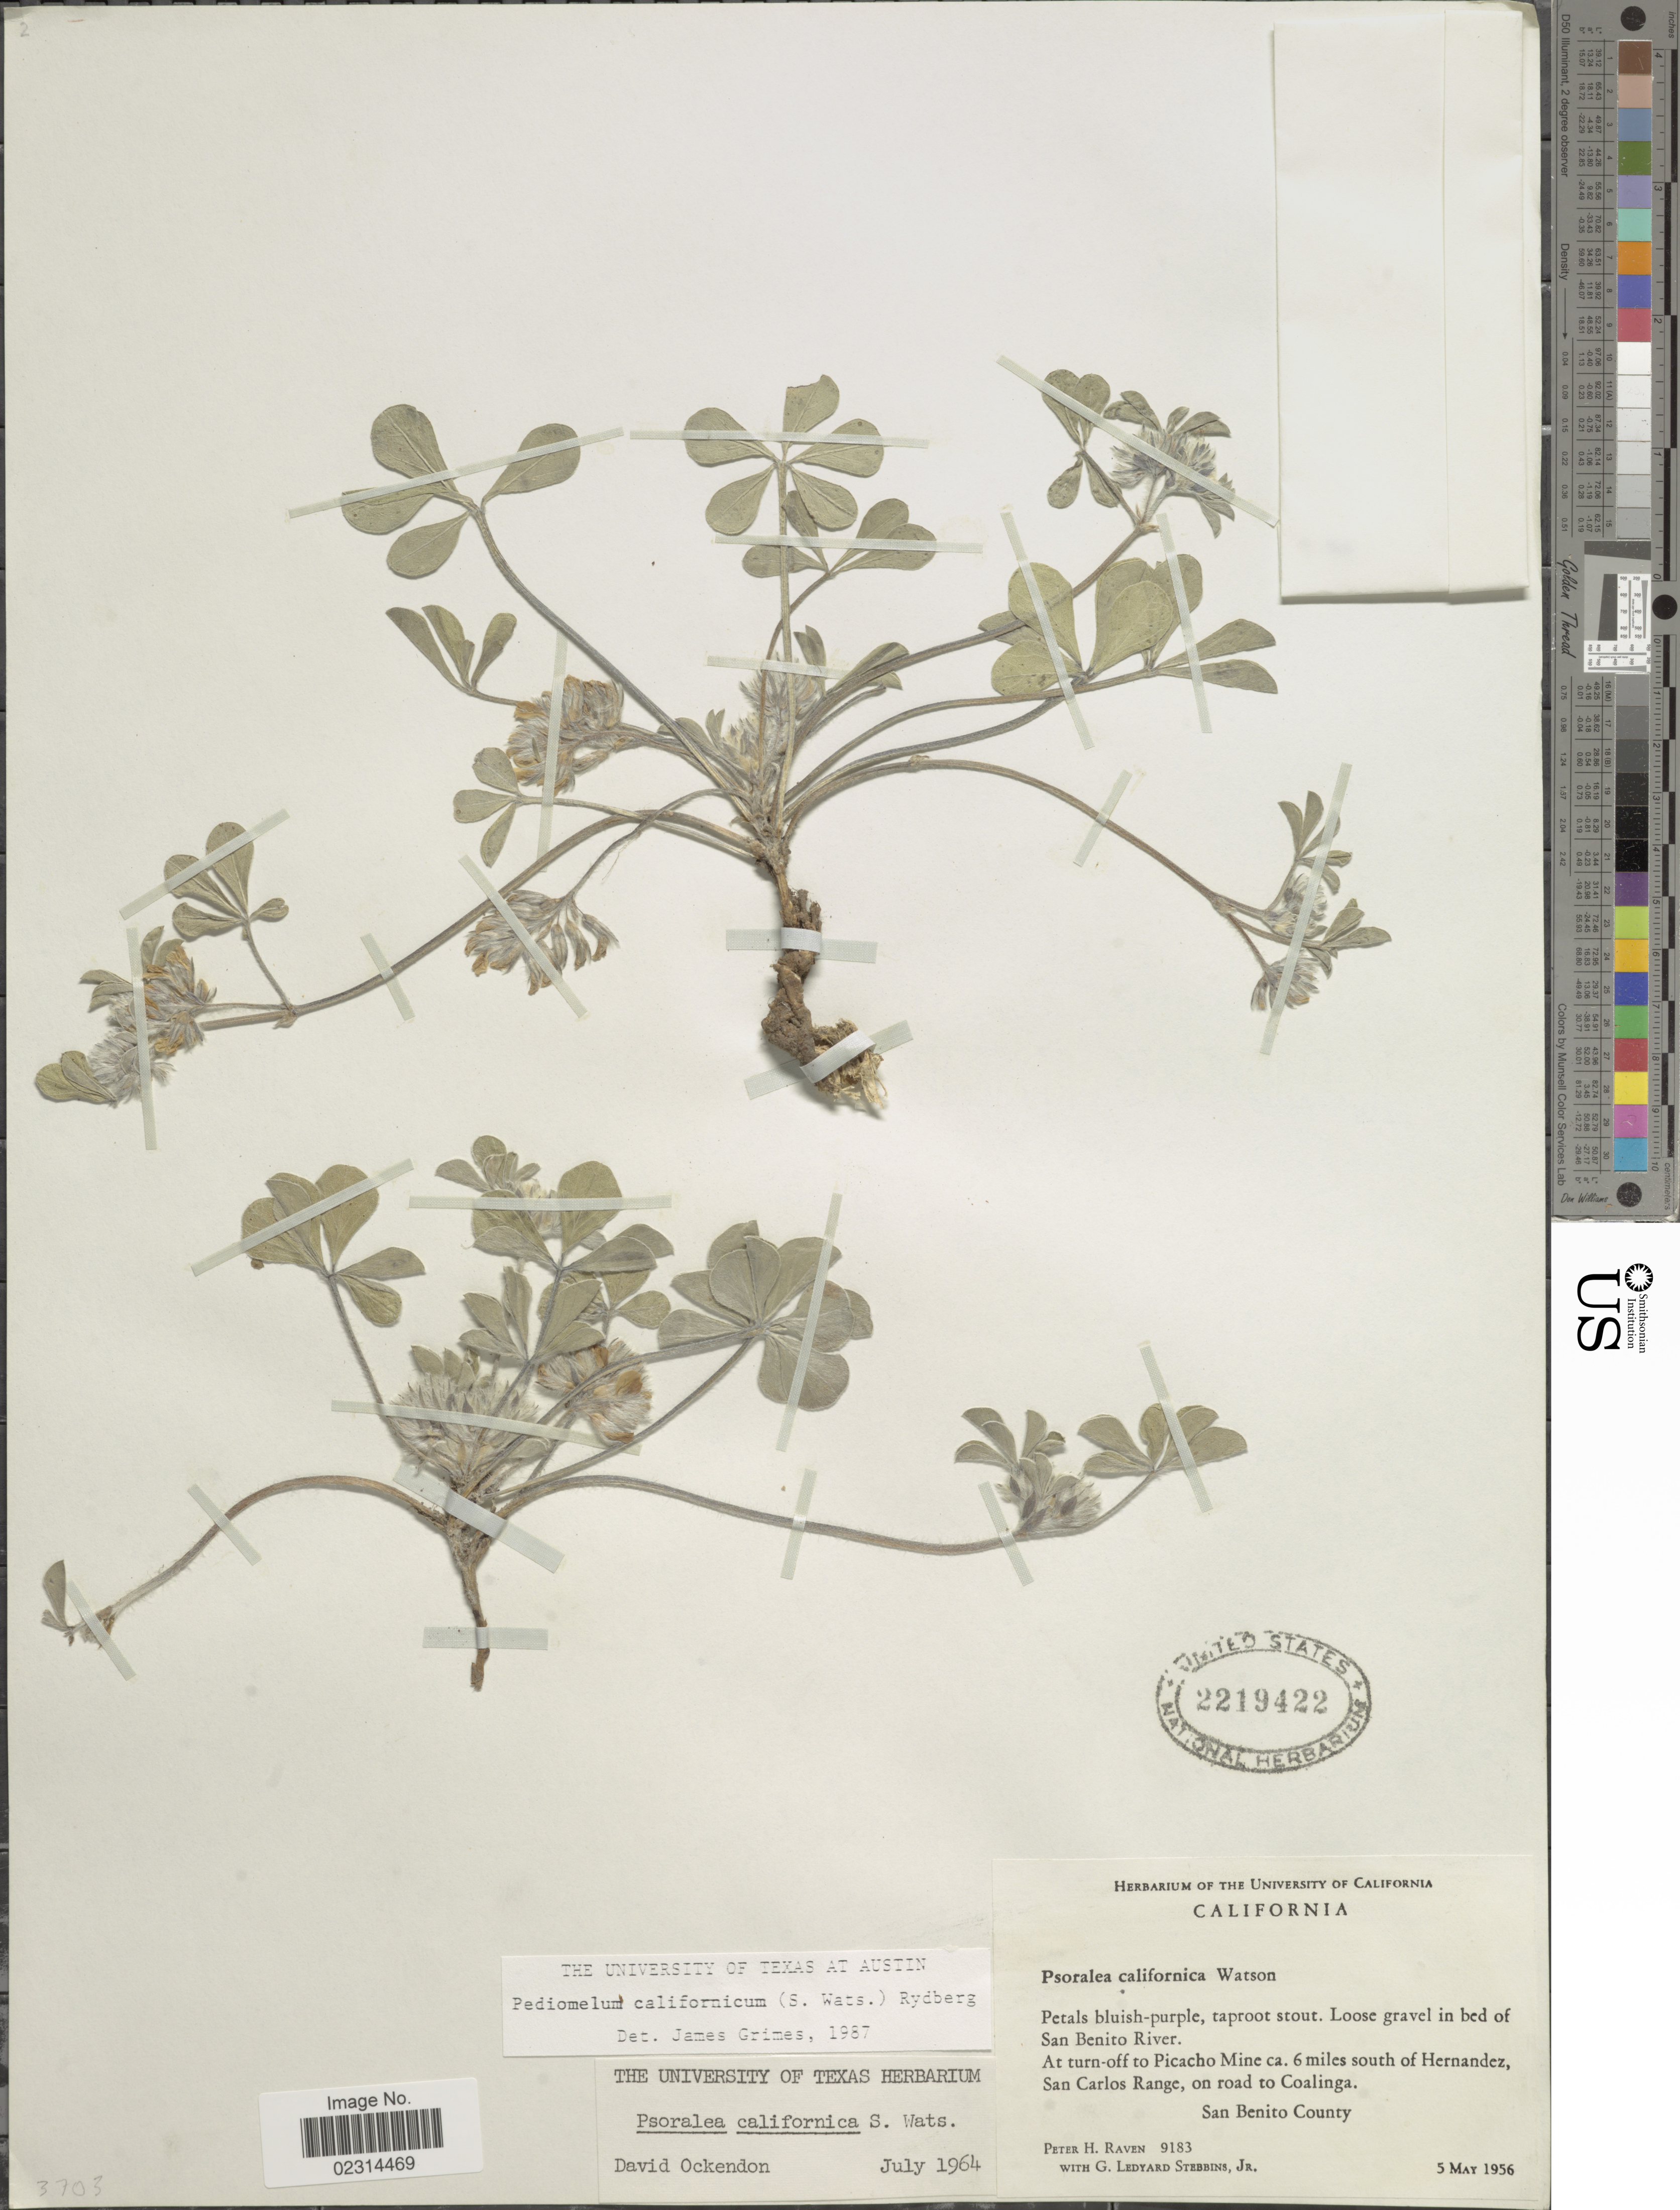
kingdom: Plantae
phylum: Tracheophyta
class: Magnoliopsida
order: Fabales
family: Fabaceae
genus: Pediomelum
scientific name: Pediomelum californicum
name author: (S. Watson) Rydb.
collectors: P. Raven & G. L. Stebbins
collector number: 9183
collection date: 1956-05-05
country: United States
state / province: California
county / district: San Benito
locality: San Benito River. At turn-off to Picacho Mine ca. 6 miles south of Hernandez, San Carlos Range, on road to Coalinga. San Benito County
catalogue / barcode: US 2219422